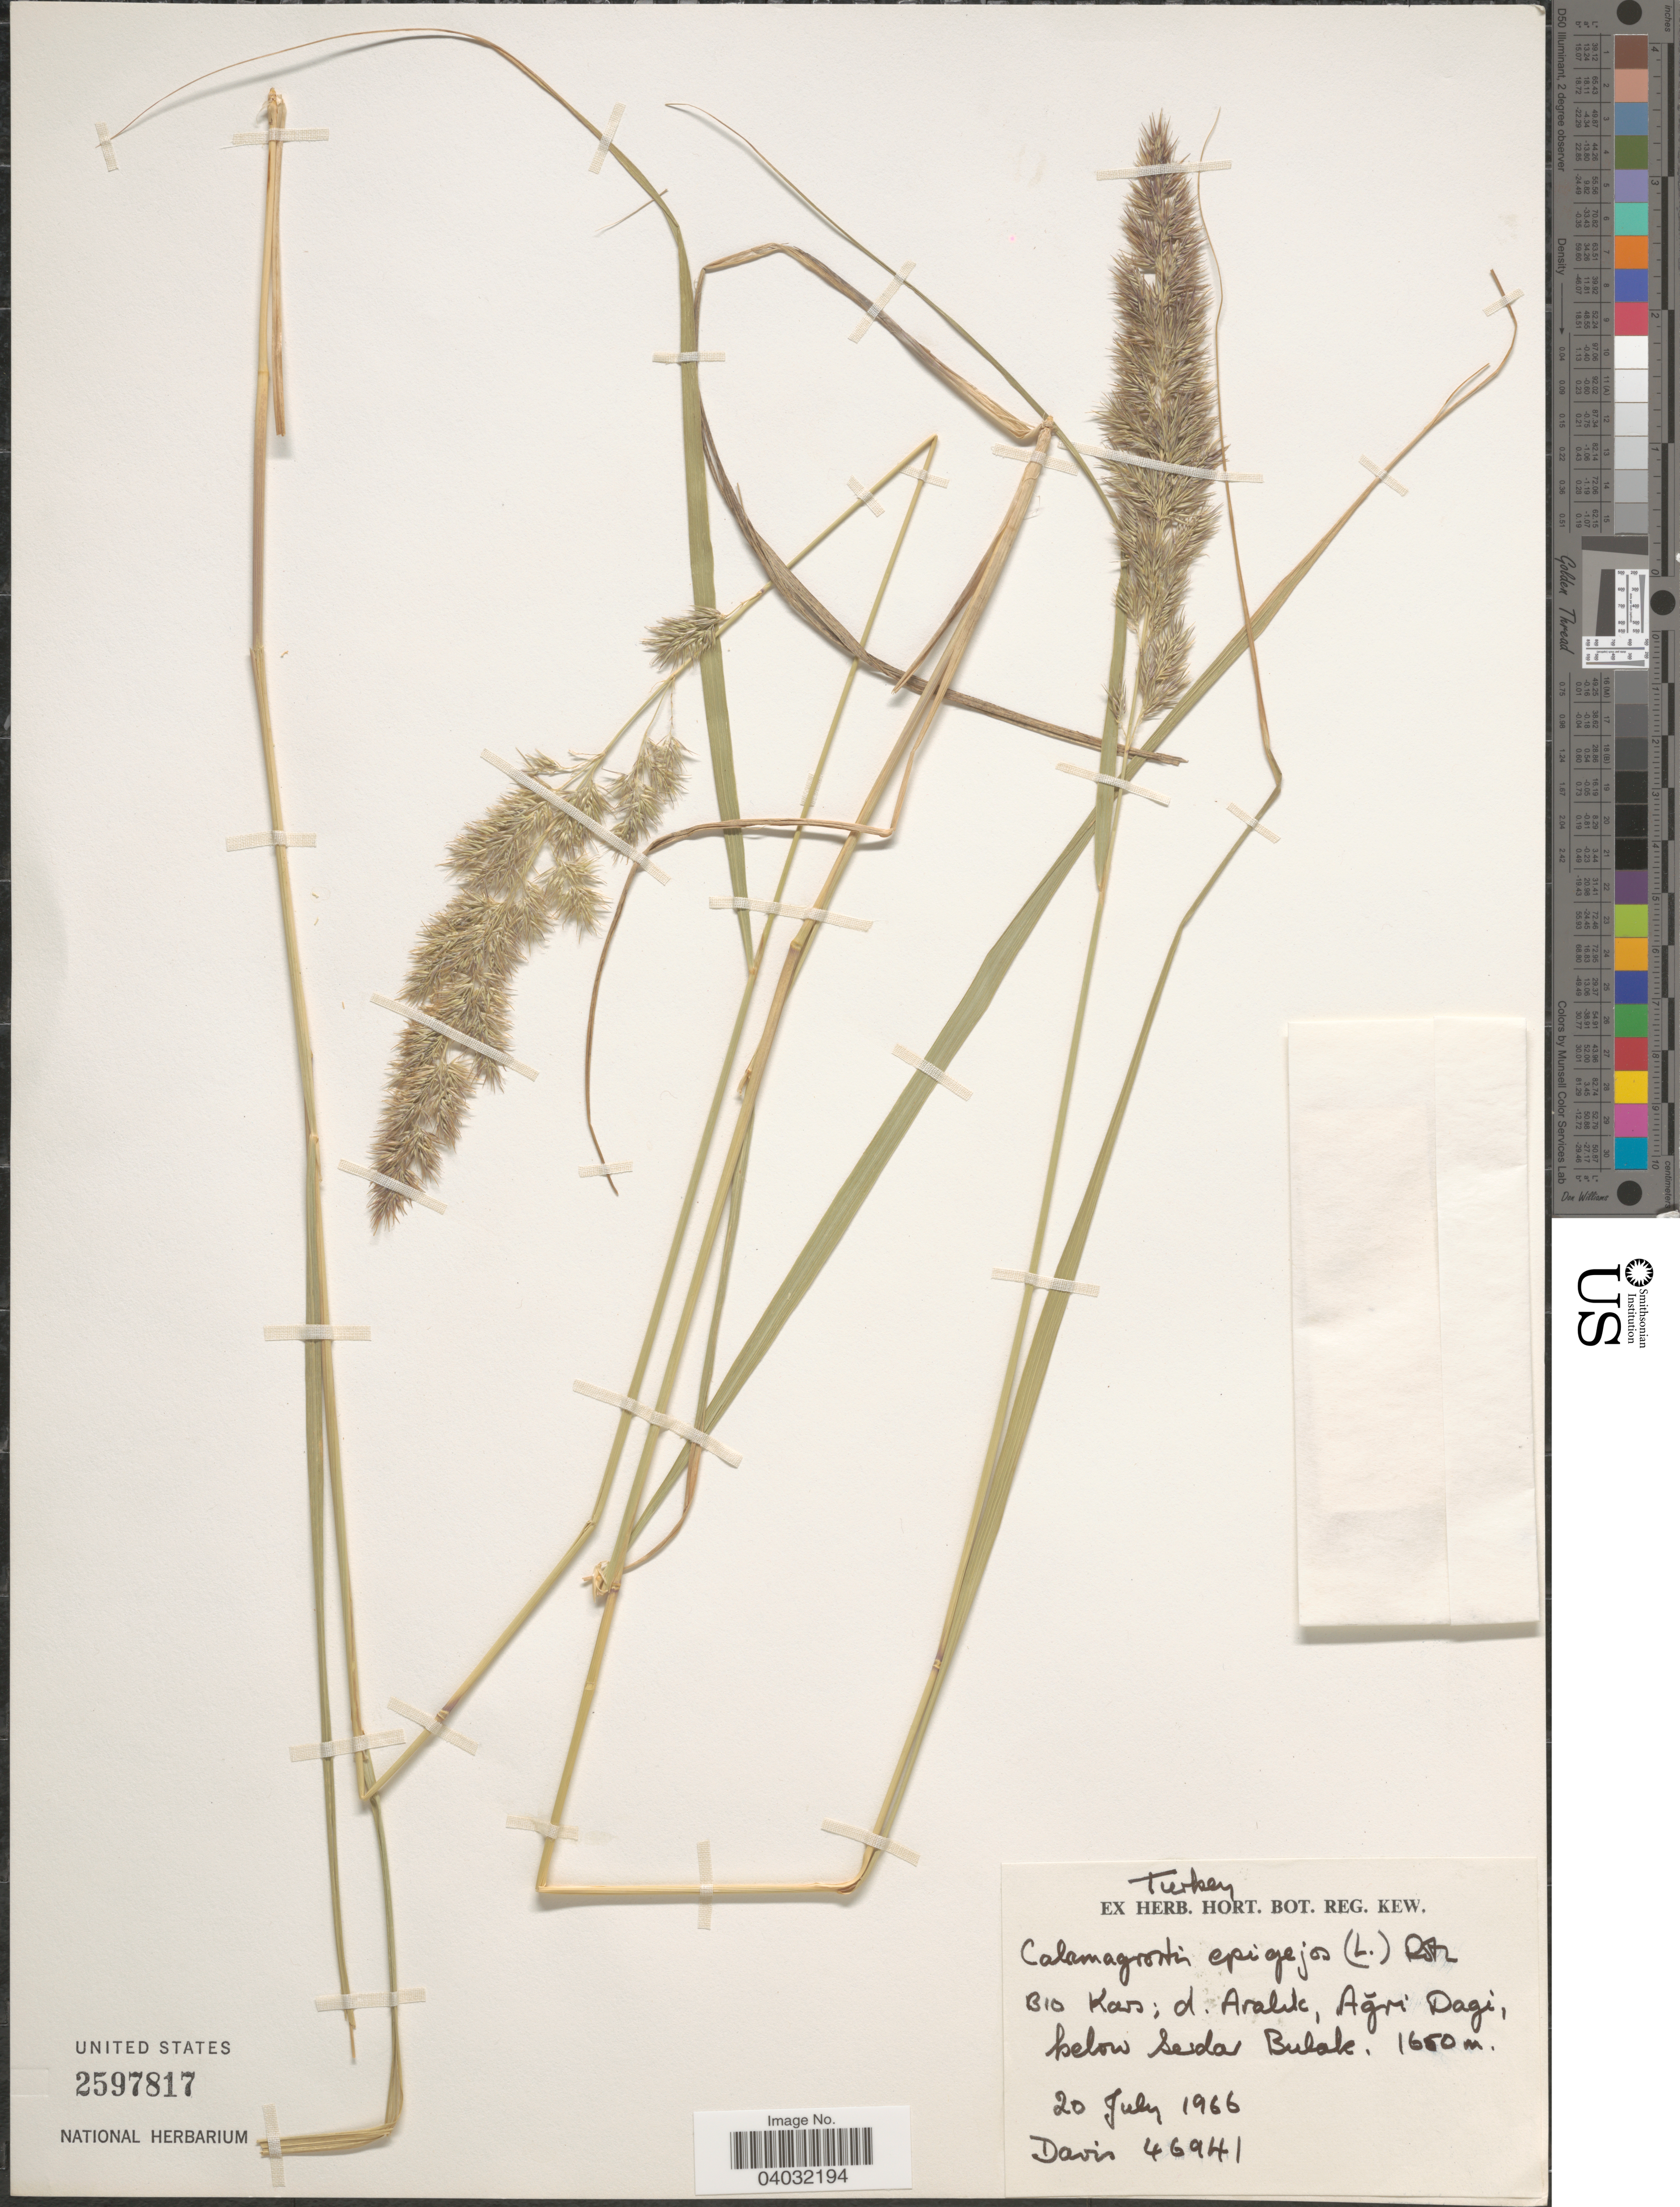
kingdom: Plantae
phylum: Tracheophyta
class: Liliopsida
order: Poales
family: Poaceae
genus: Calamagrostis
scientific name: Calamagrostis epigeios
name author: (L.) Roth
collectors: -. Davis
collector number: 46941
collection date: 1966-07-20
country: Turkey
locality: Bio Kars; d. Aralik, Ağri Dagi, below Seida Bulak.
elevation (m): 1650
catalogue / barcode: US 2597817